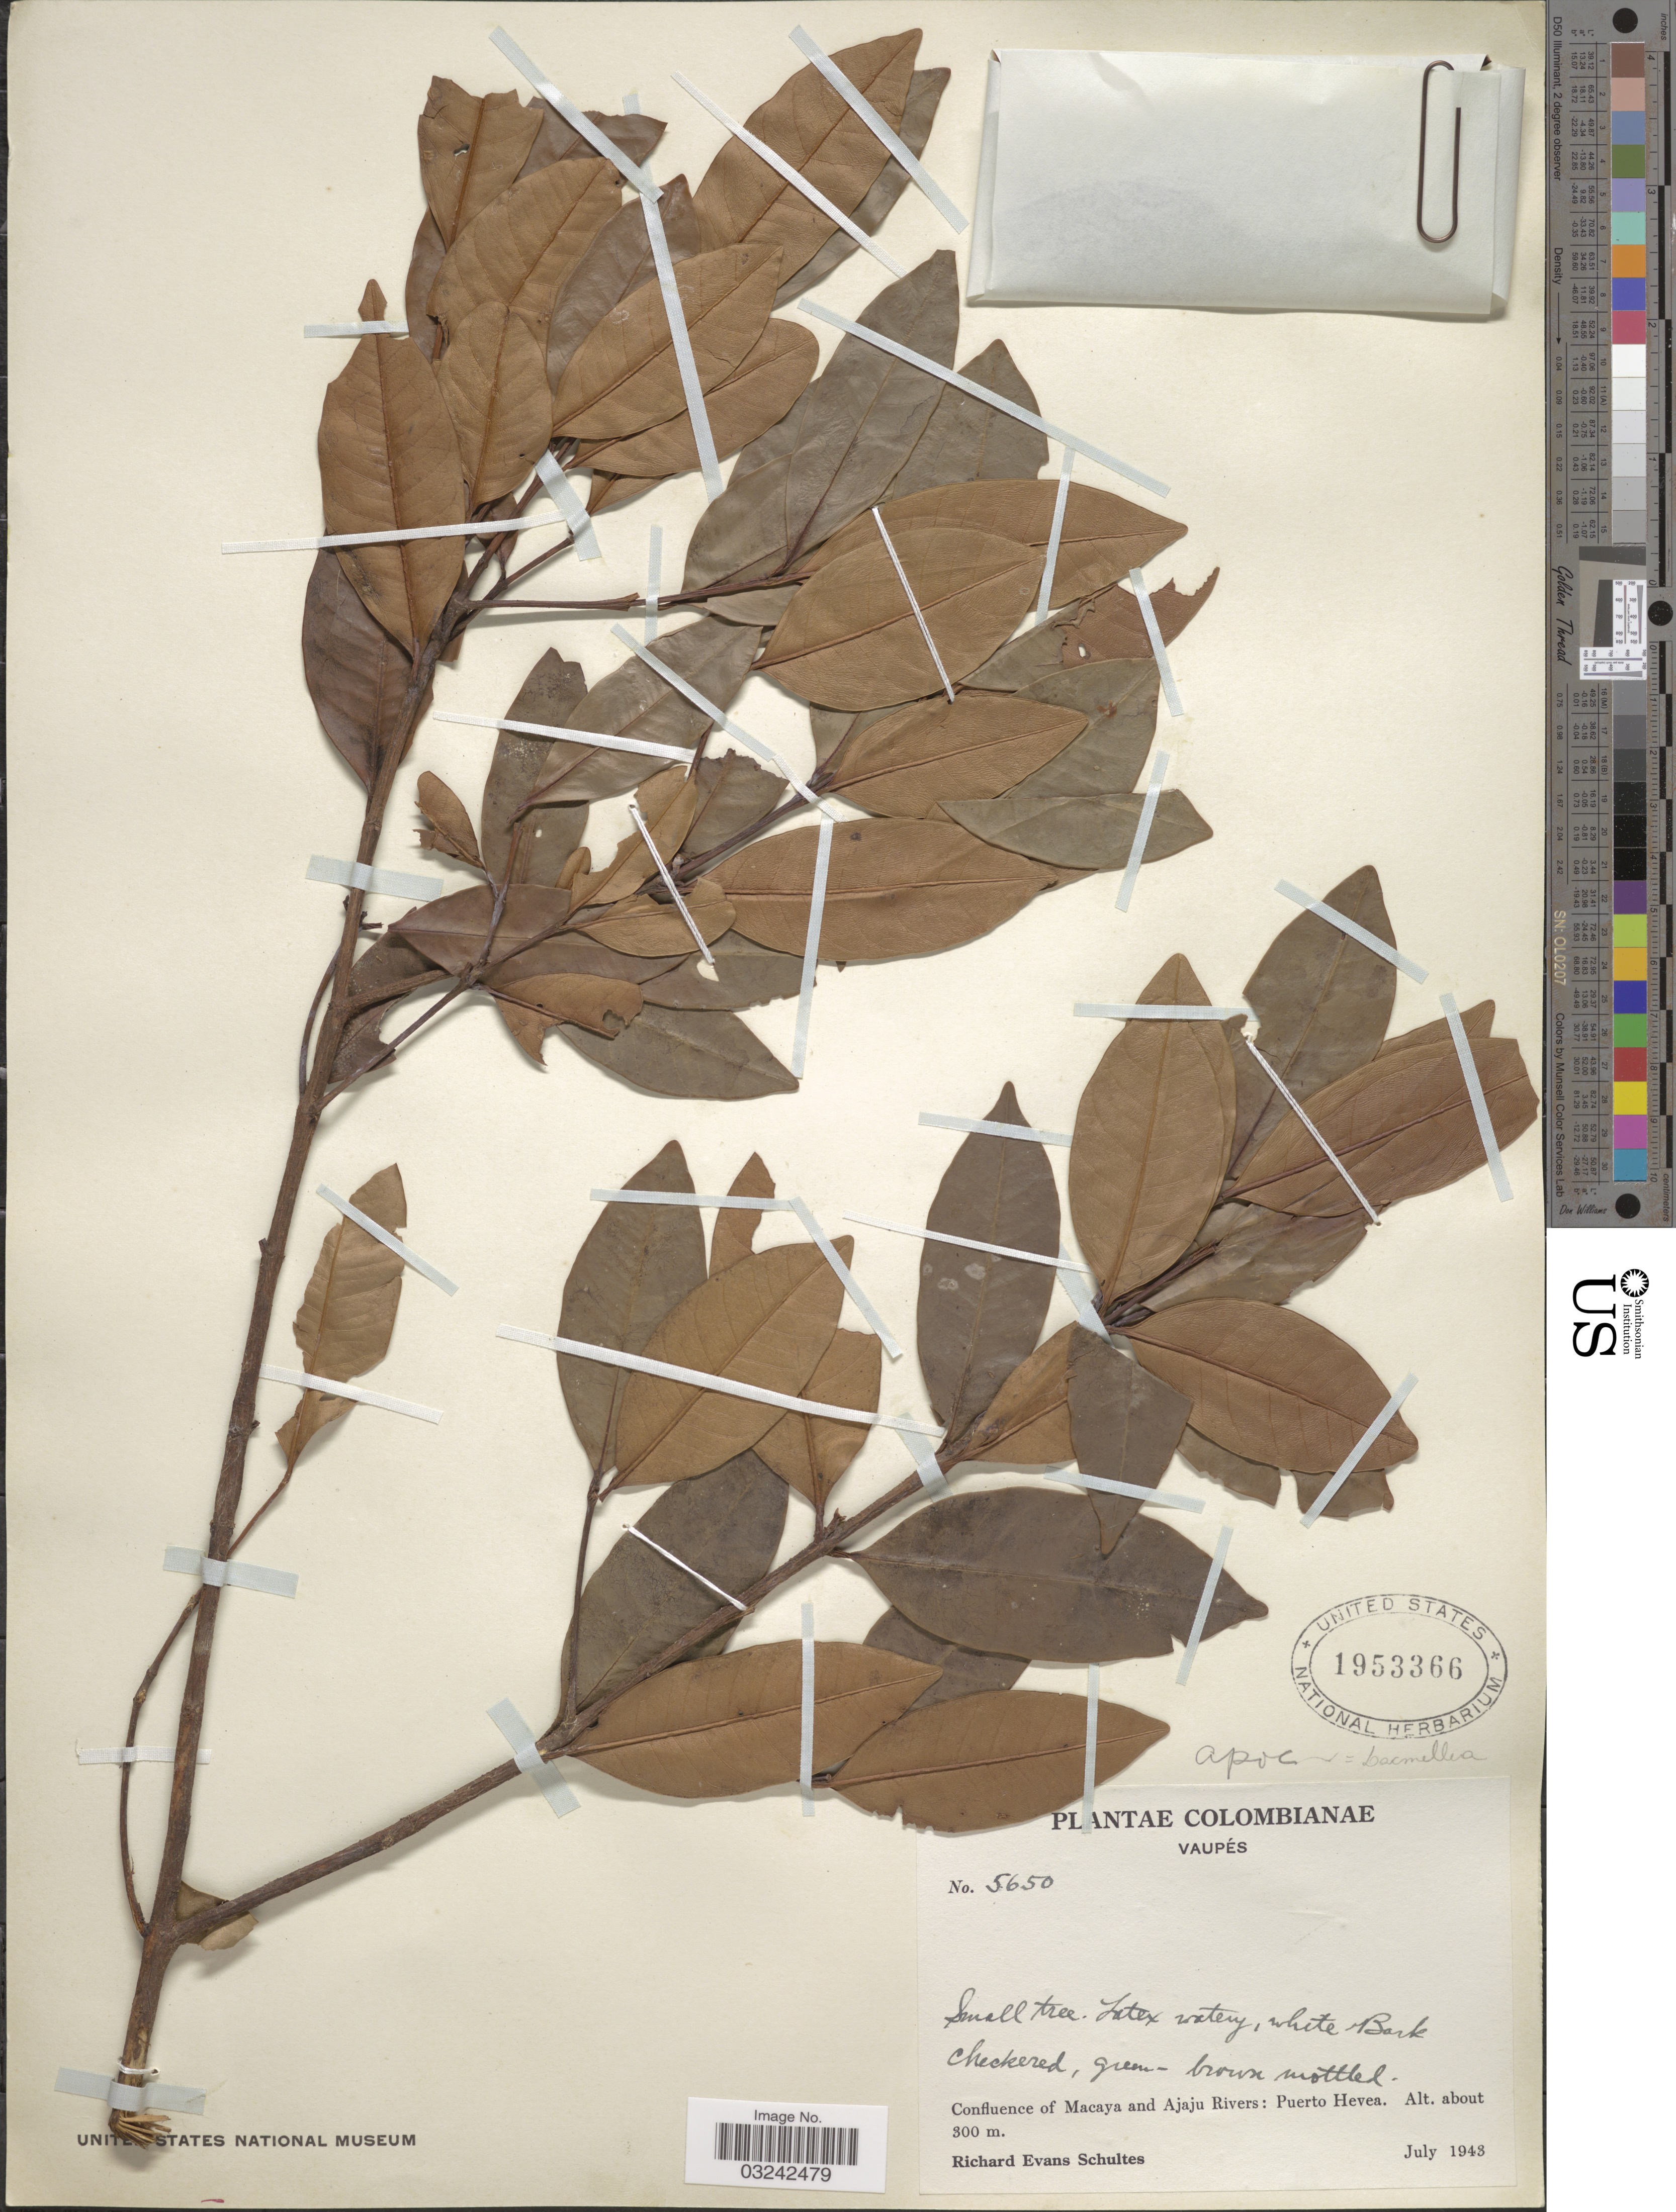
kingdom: Plantae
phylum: Tracheophyta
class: Magnoliopsida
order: Gentianales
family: Apocynaceae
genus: Lacmellea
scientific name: Lacmellea sp.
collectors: R. E. Schultes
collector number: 5650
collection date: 1943-07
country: Colombia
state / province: Vaupés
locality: Confluence of Macaya and Ajaju Rivers: Puerto Hevea.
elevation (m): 300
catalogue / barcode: US 1953366